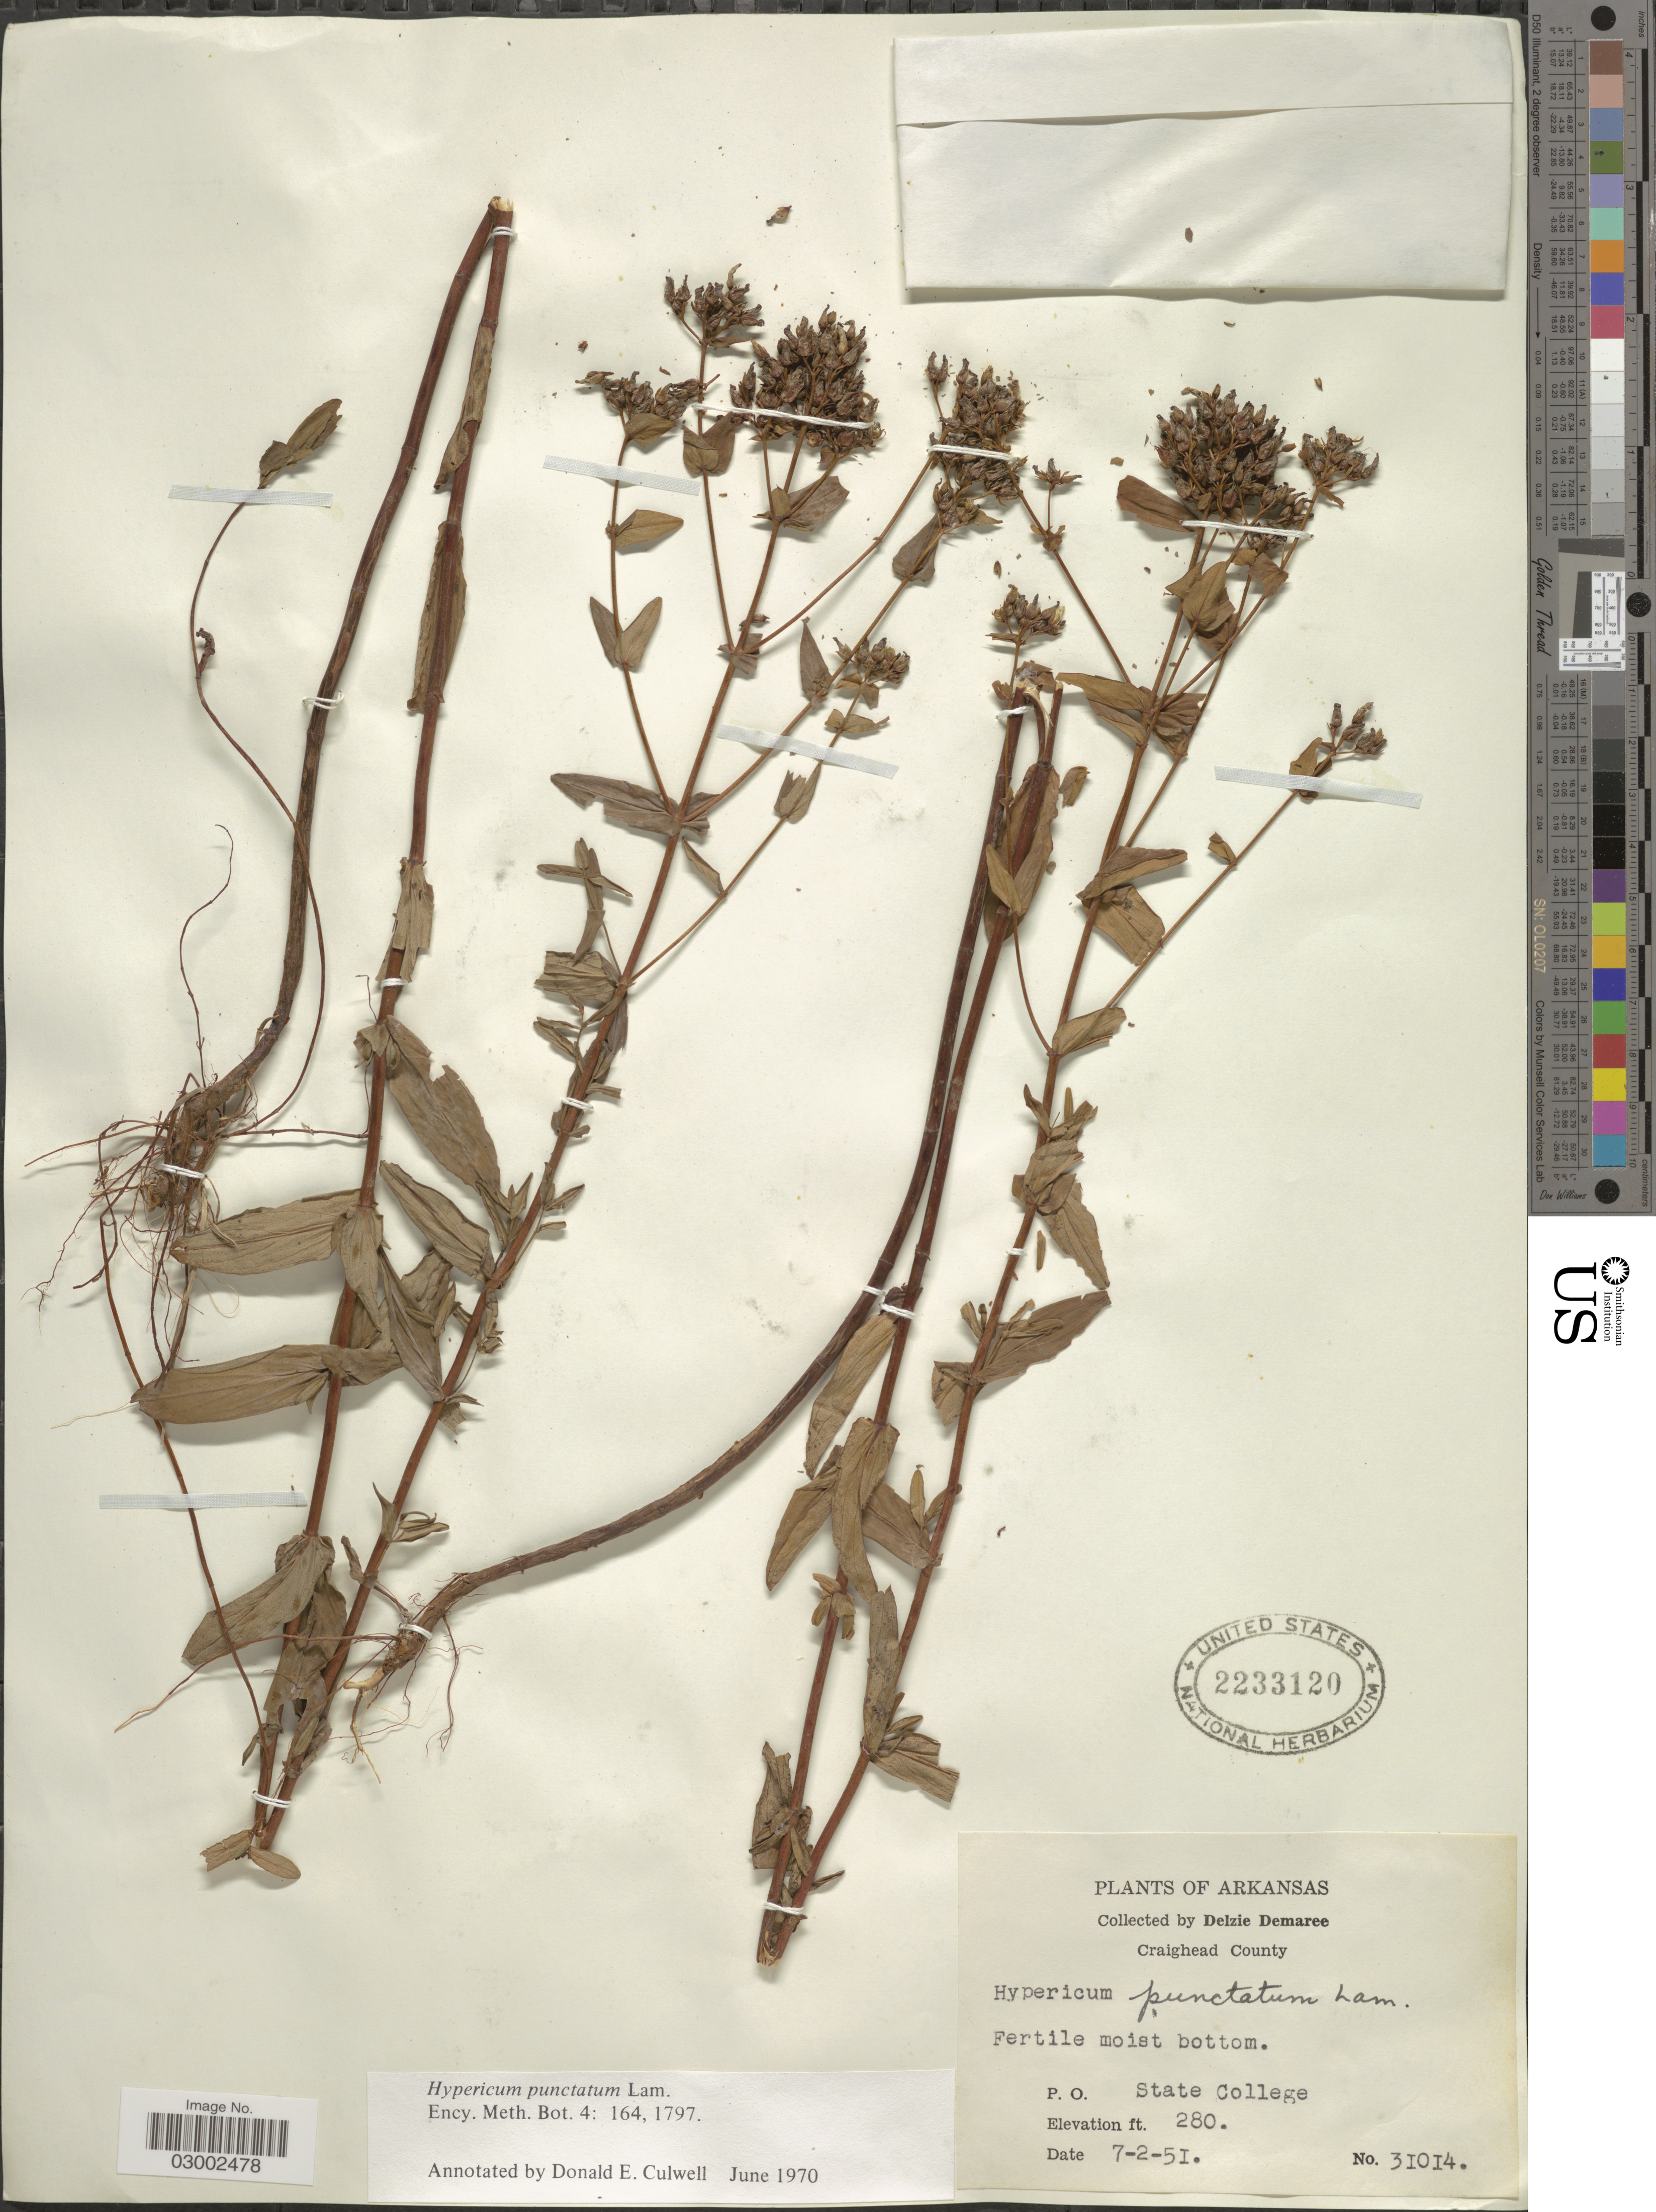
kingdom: Plantae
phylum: Tracheophyta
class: Magnoliopsida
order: Malpighiales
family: Hypericaceae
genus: Hypericum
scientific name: Hypericum punctatum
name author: Lam.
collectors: D. Demaree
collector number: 31014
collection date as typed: Transcribed d/m/y: 2/7/51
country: United States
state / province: Arkansas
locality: Craighead County. P. O. State College.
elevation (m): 85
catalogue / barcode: US 2233120